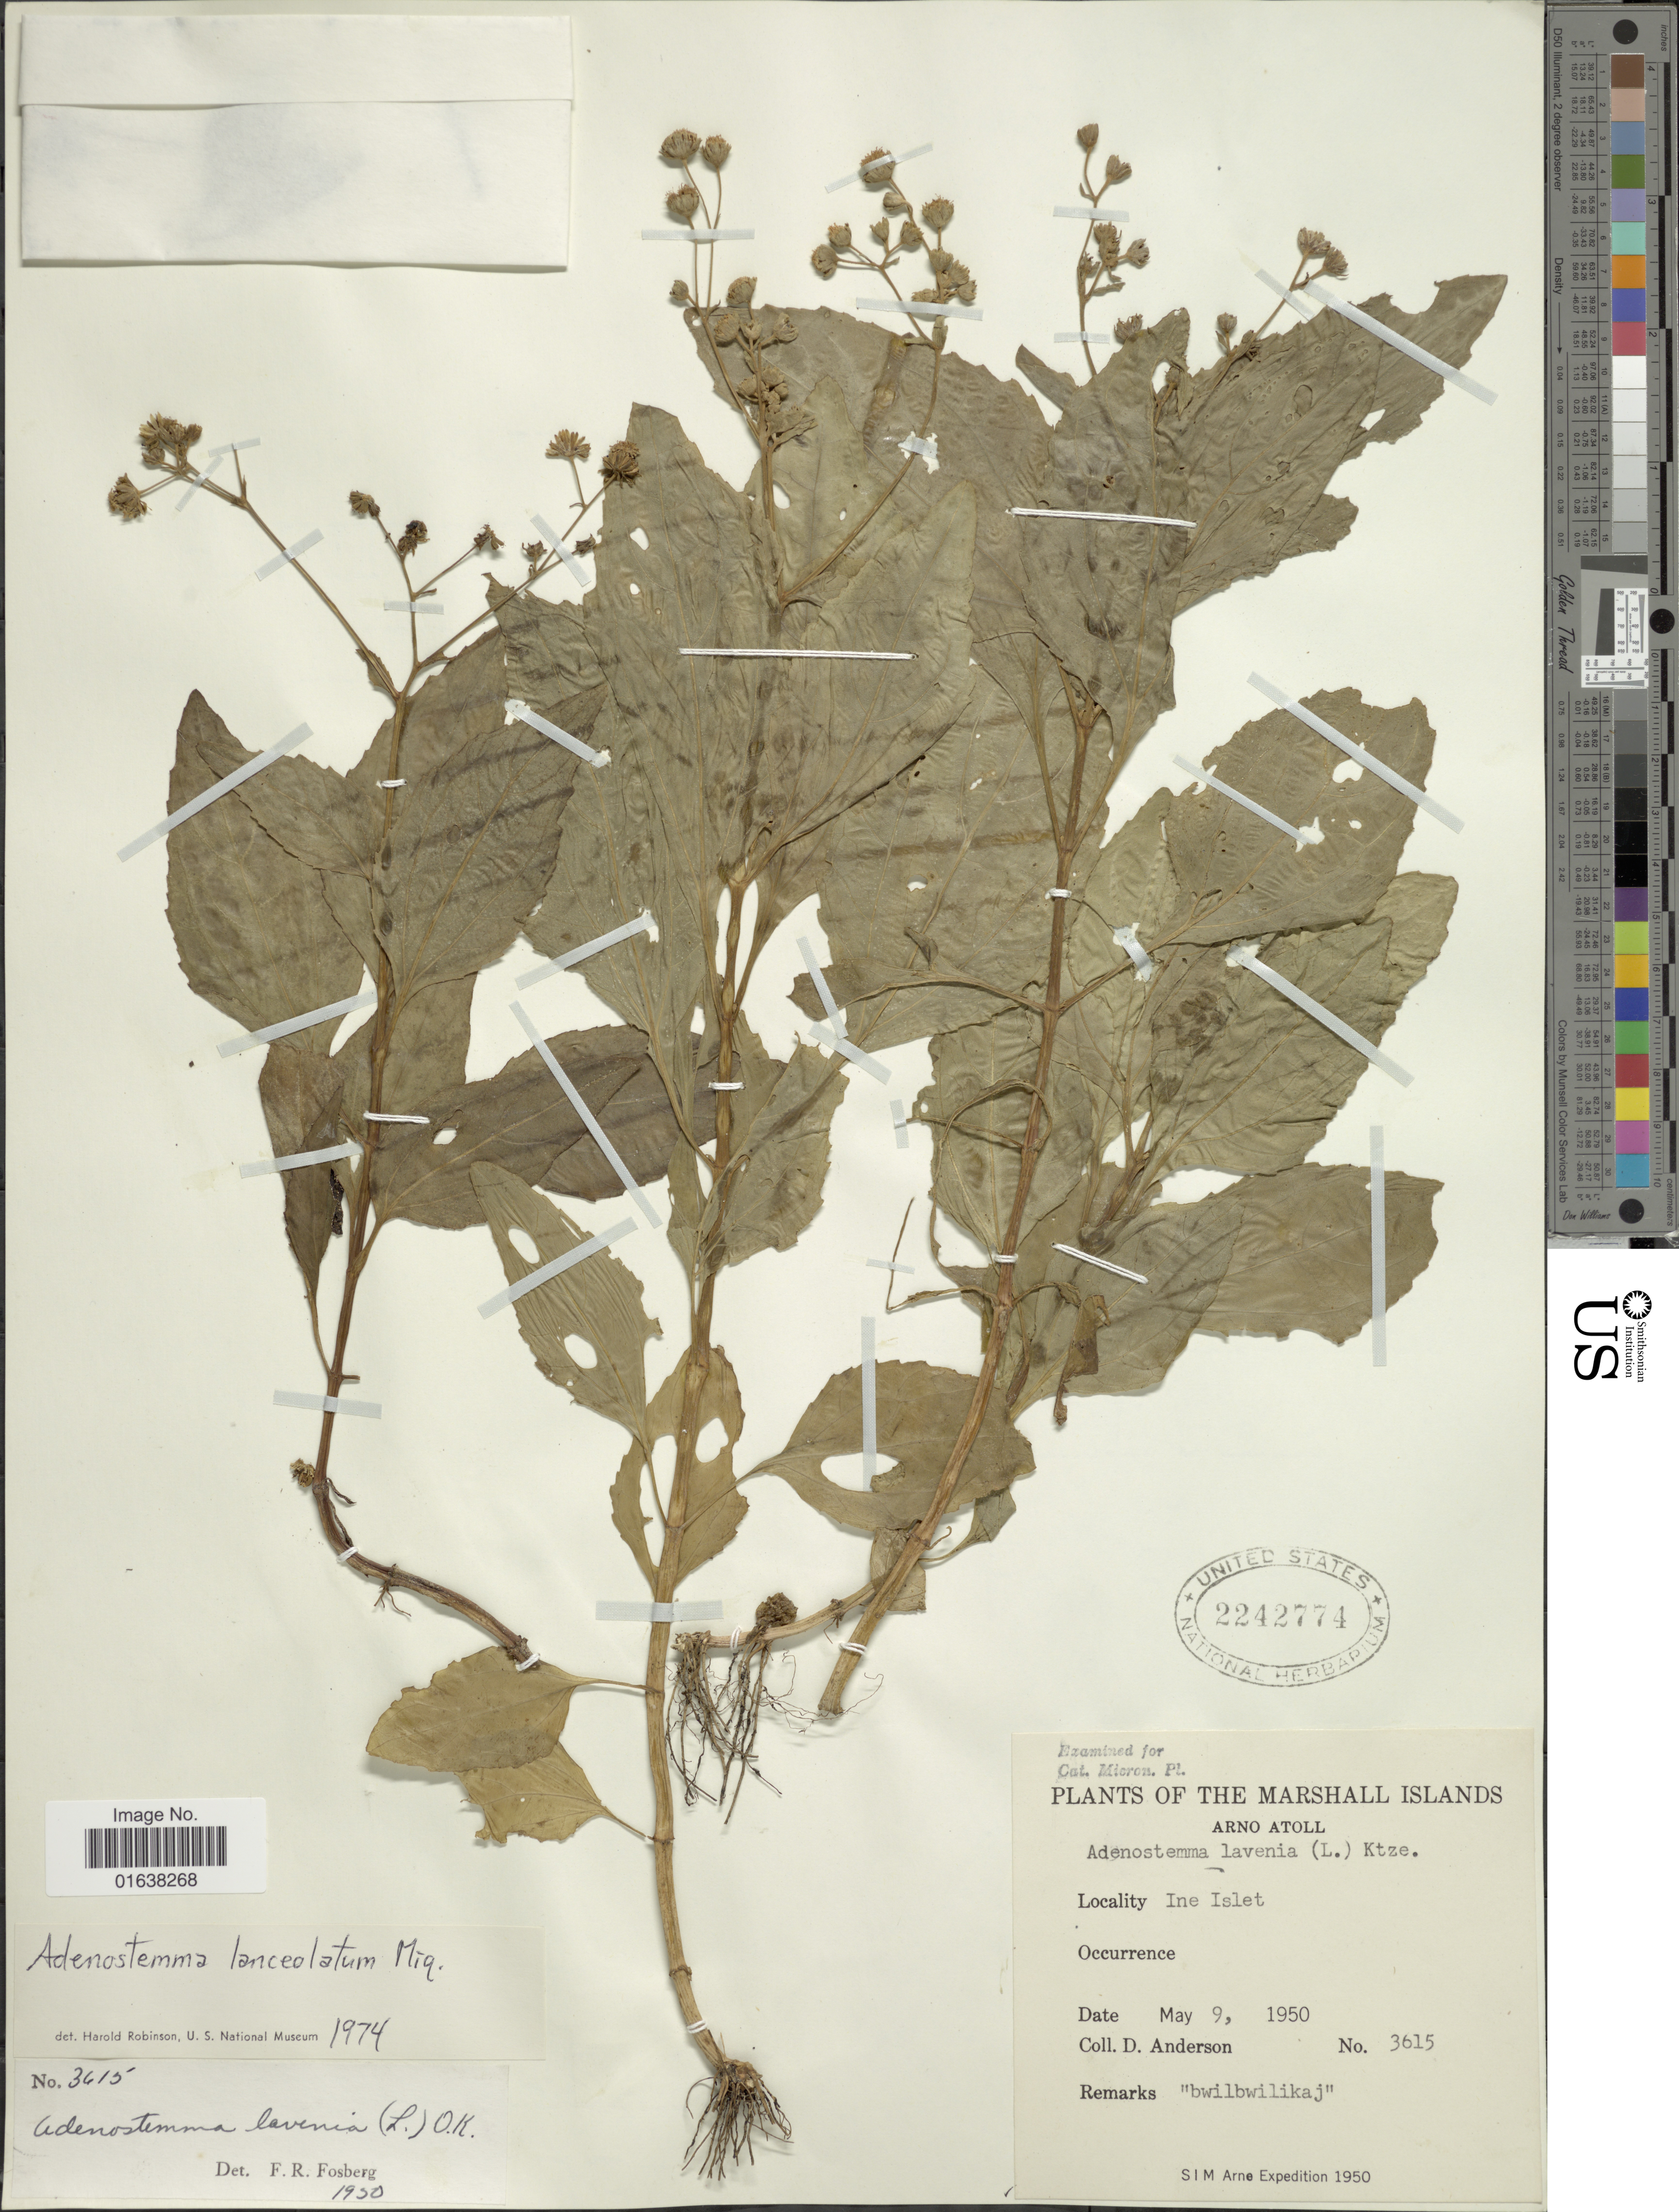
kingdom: Plantae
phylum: Tracheophyta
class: Magnoliopsida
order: Asterales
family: Asteraceae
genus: Adenostemma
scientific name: Adenostemma lanceolatum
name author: Miq.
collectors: D. Anderson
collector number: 3615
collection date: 1950-05-09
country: Marshall Islands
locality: The Marshall Islands. Arno Atoll. Ine Islet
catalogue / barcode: US 2242774